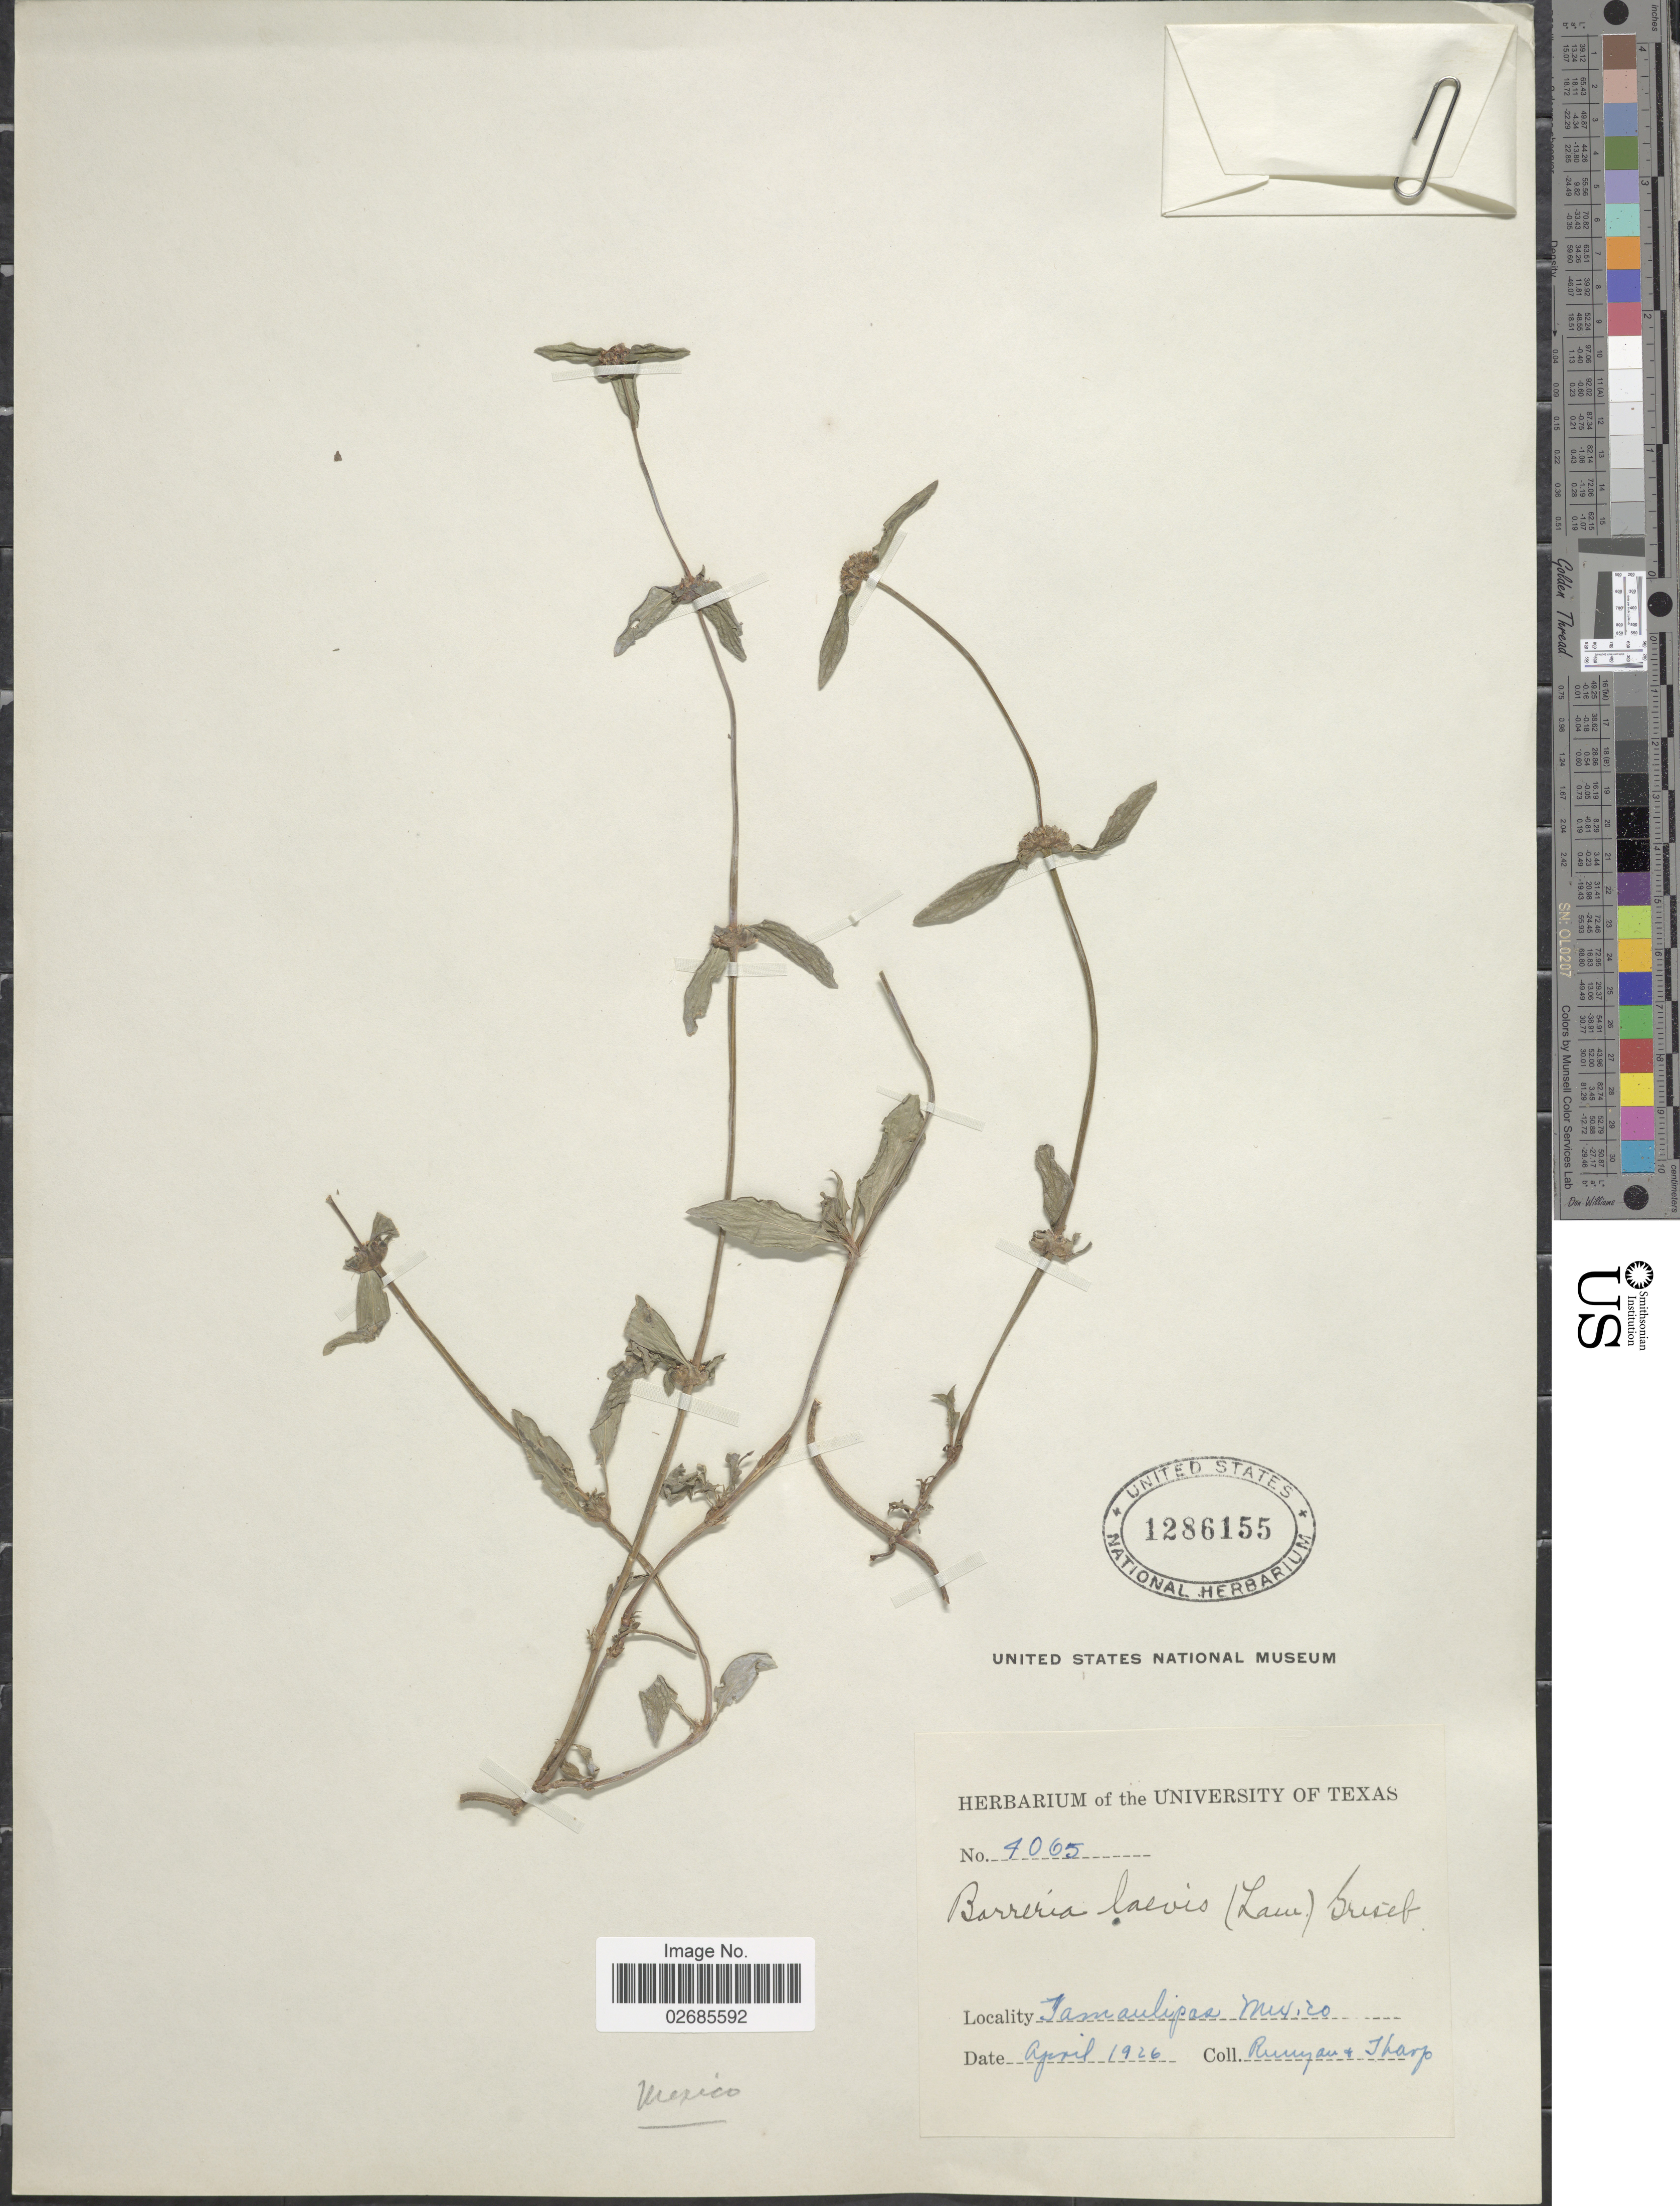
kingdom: Plantae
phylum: Tracheophyta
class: Magnoliopsida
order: Gentianales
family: Rubiaceae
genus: Borreria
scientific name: Borreria assurgens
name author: (Ruiz & Pav.) Griseb.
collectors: -. Runyon & Tharp, --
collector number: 4065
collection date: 1926-04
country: Mexico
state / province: Tamaulipas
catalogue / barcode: US 1286155